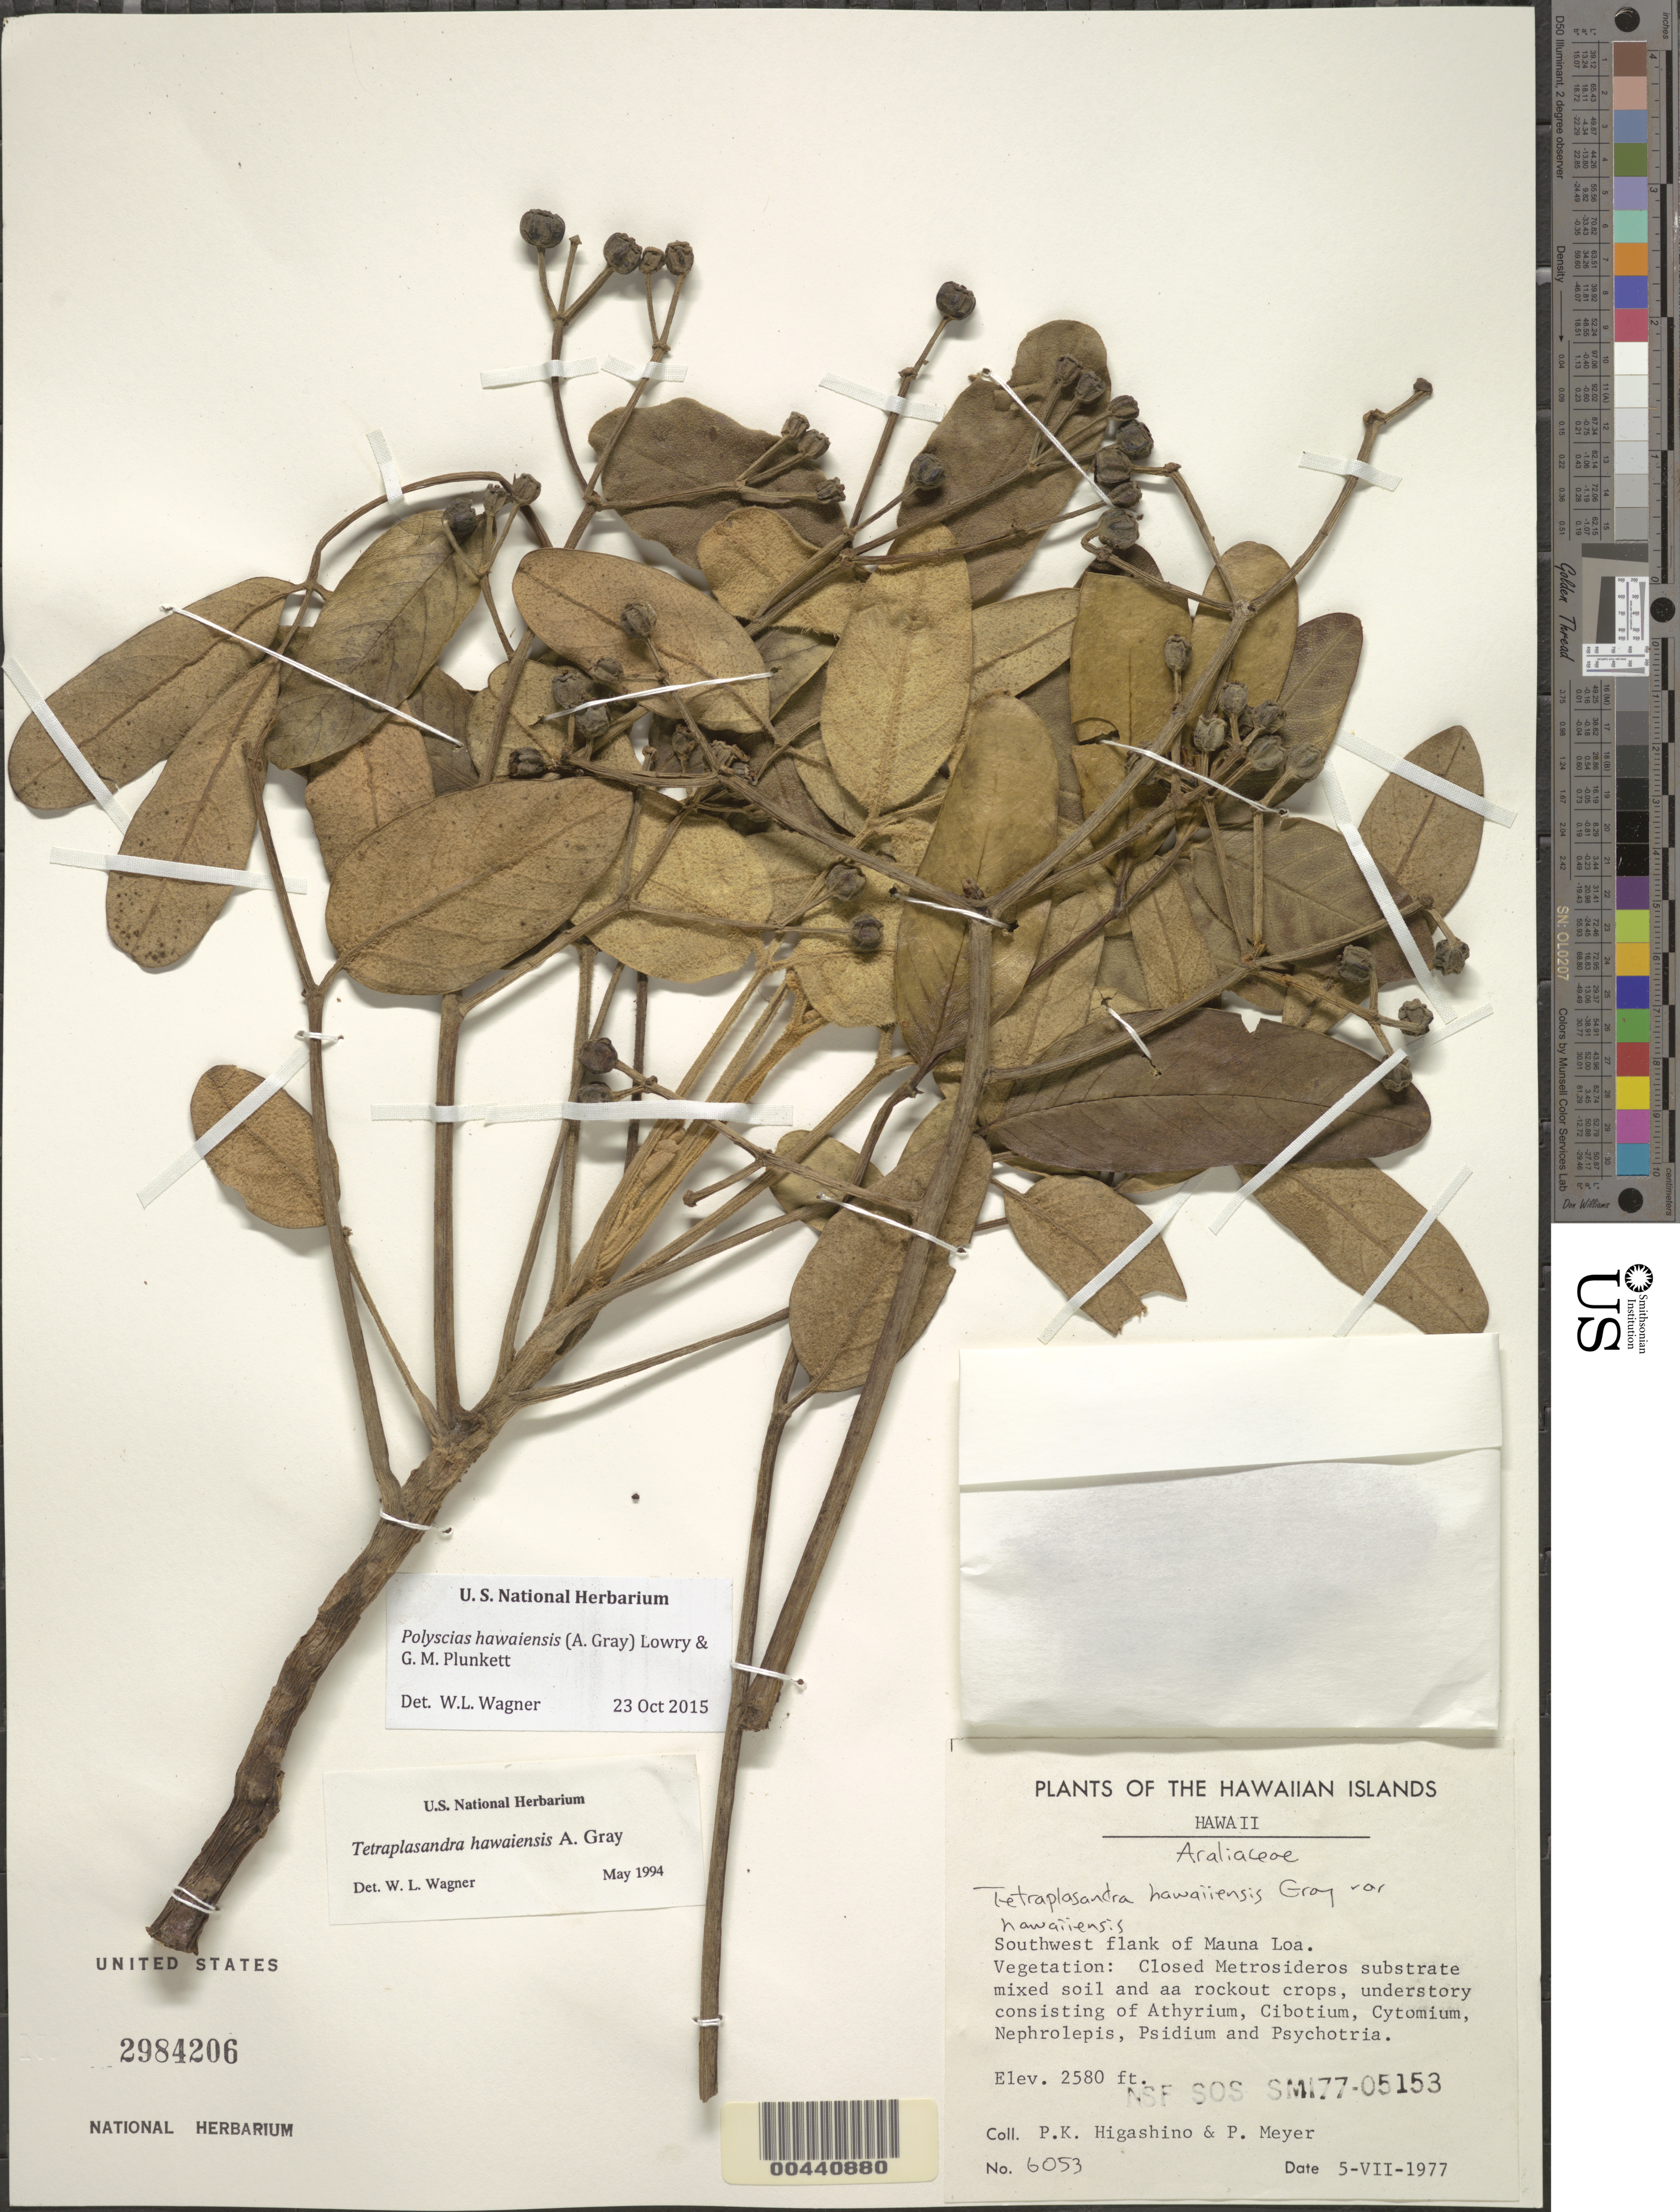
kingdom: Plantae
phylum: Tracheophyta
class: Magnoliopsida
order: Apiales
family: Araliaceae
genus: Polyscias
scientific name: Polyscias hawaiensis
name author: (A. Gray) Lowry & G. M. Plunkett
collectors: P. Higashino & P. Meyer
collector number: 6053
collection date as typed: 5 Jul 1977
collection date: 1977-07-05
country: United States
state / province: Hawaii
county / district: Hawaii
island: Hawaii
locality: Southwest flank of Mauna Loa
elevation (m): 786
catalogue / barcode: US 2984206